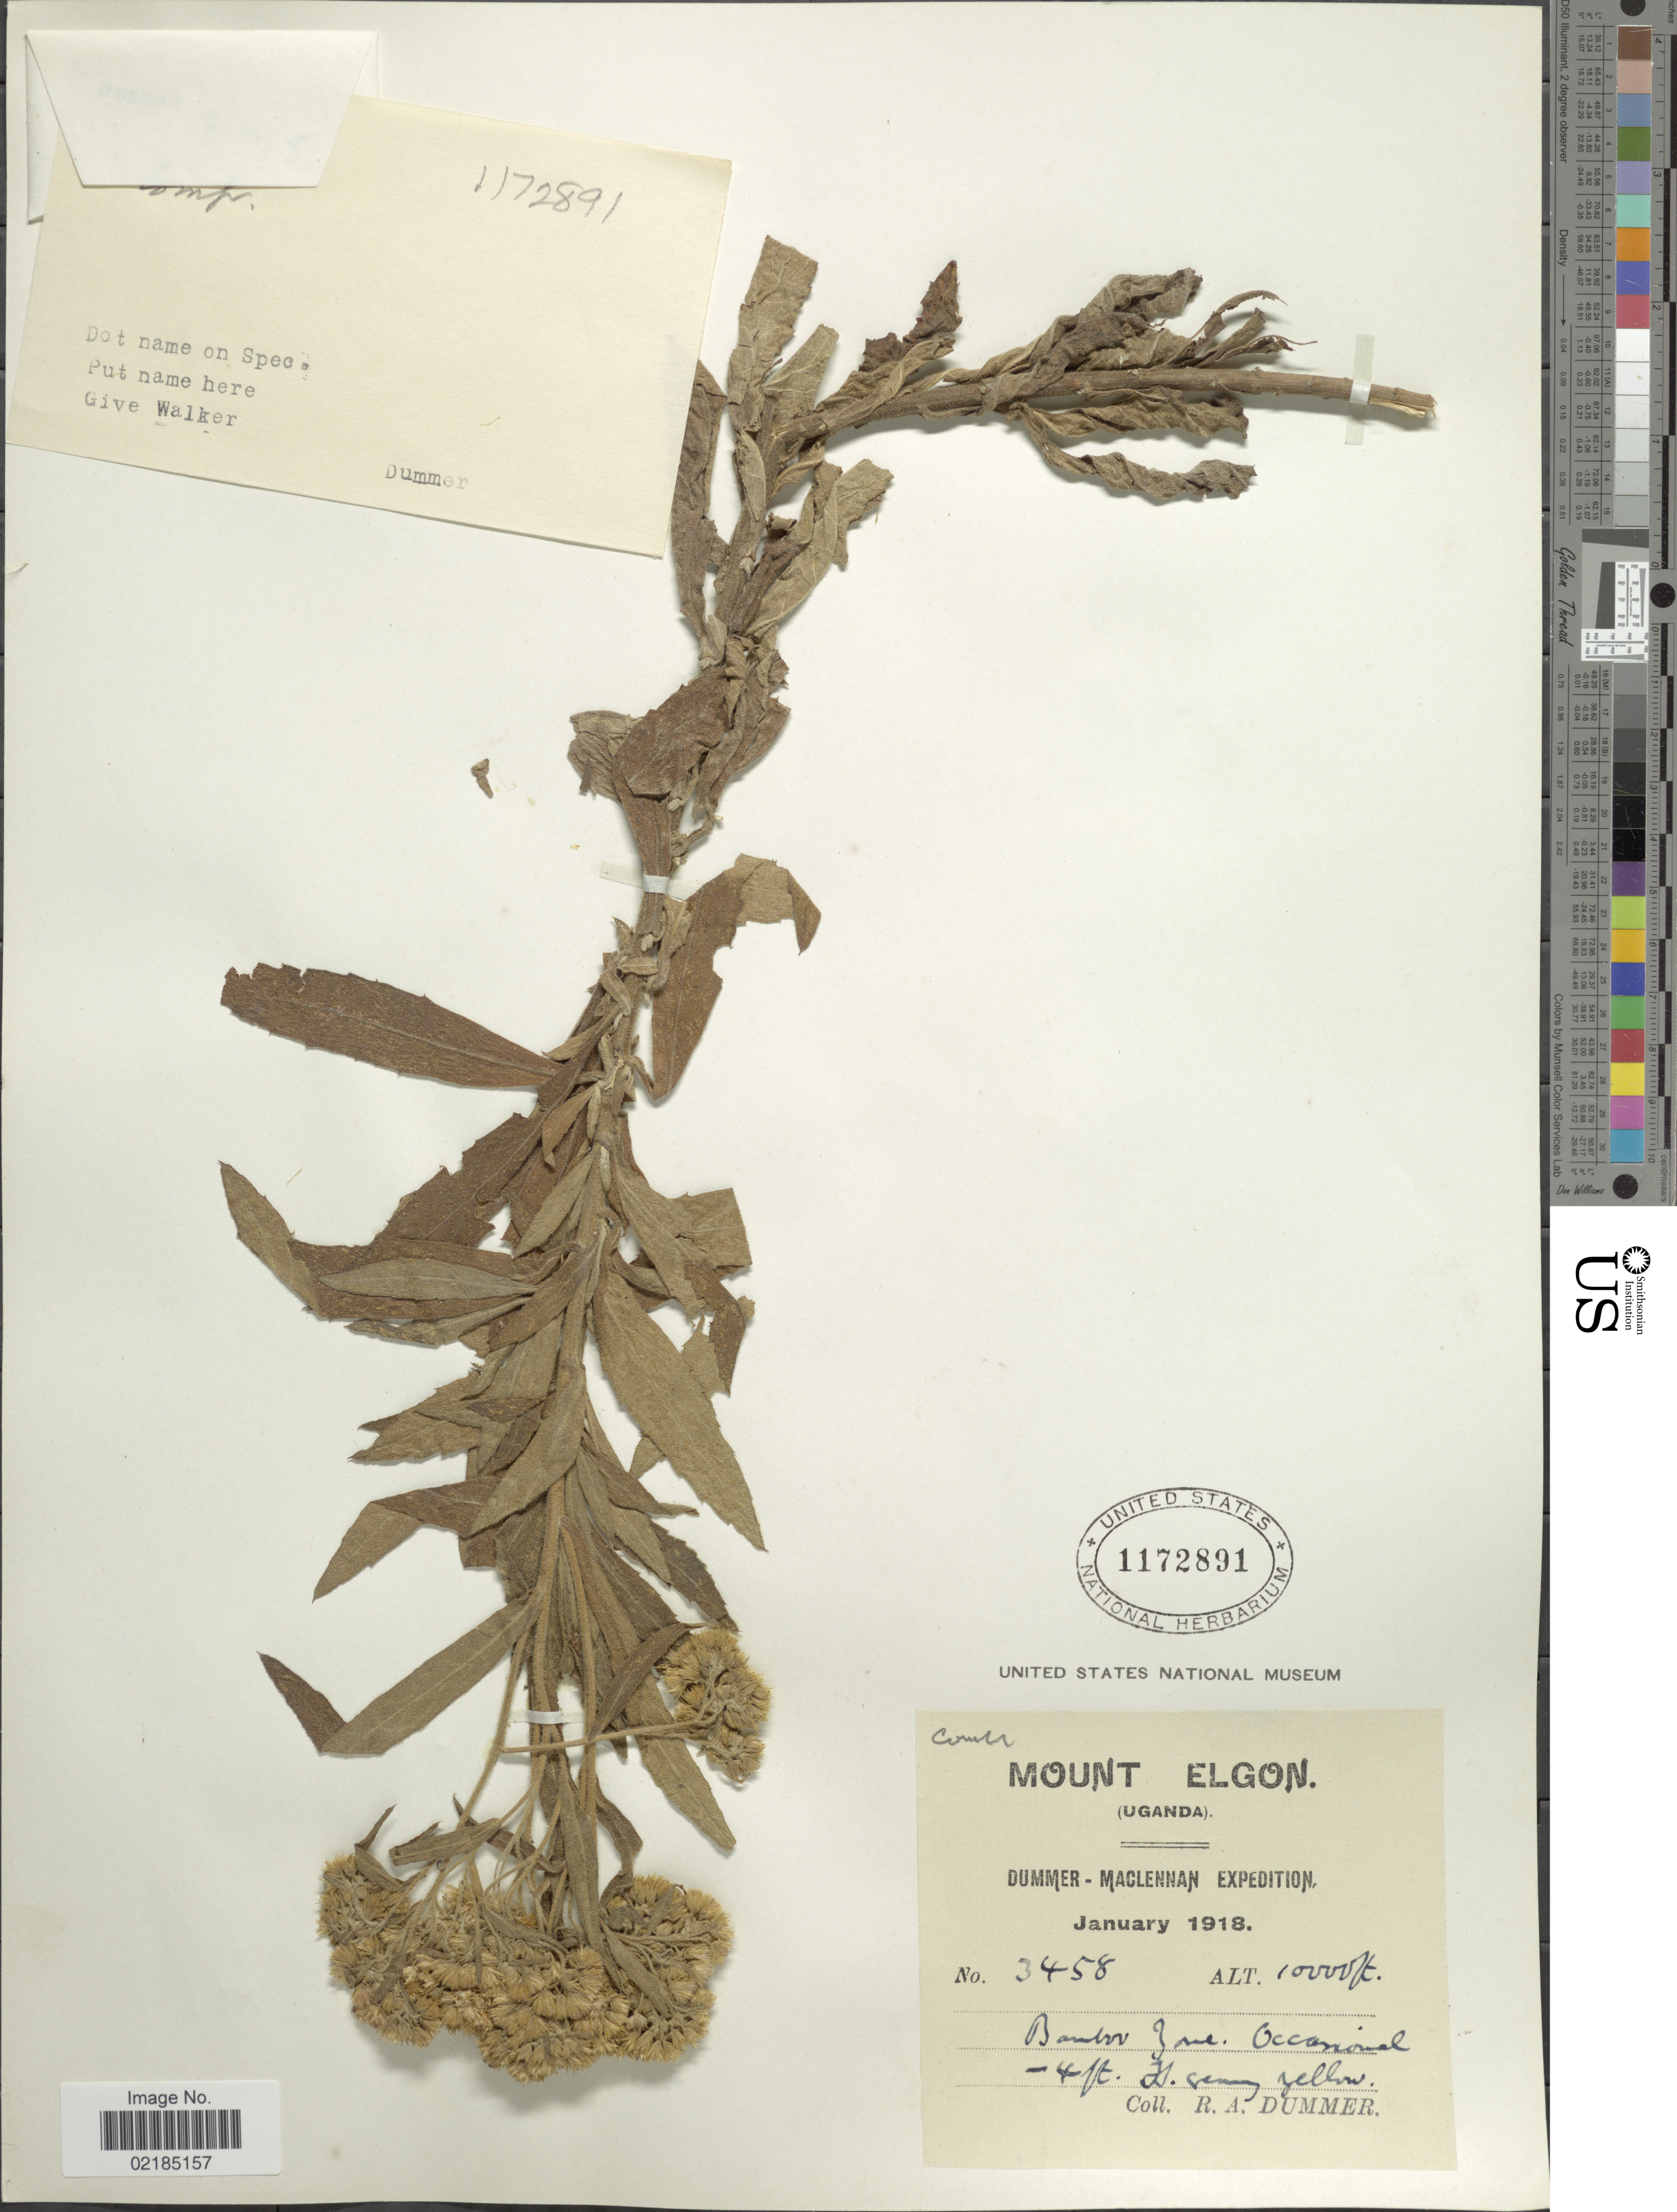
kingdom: Plantae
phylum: Tracheophyta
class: Magnoliopsida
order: Asterales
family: Asteraceae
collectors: R. Dümmer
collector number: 3458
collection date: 1918-01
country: Uganda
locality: Mount Elgon. Bamboo Zone.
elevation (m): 3048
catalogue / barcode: US 1172891